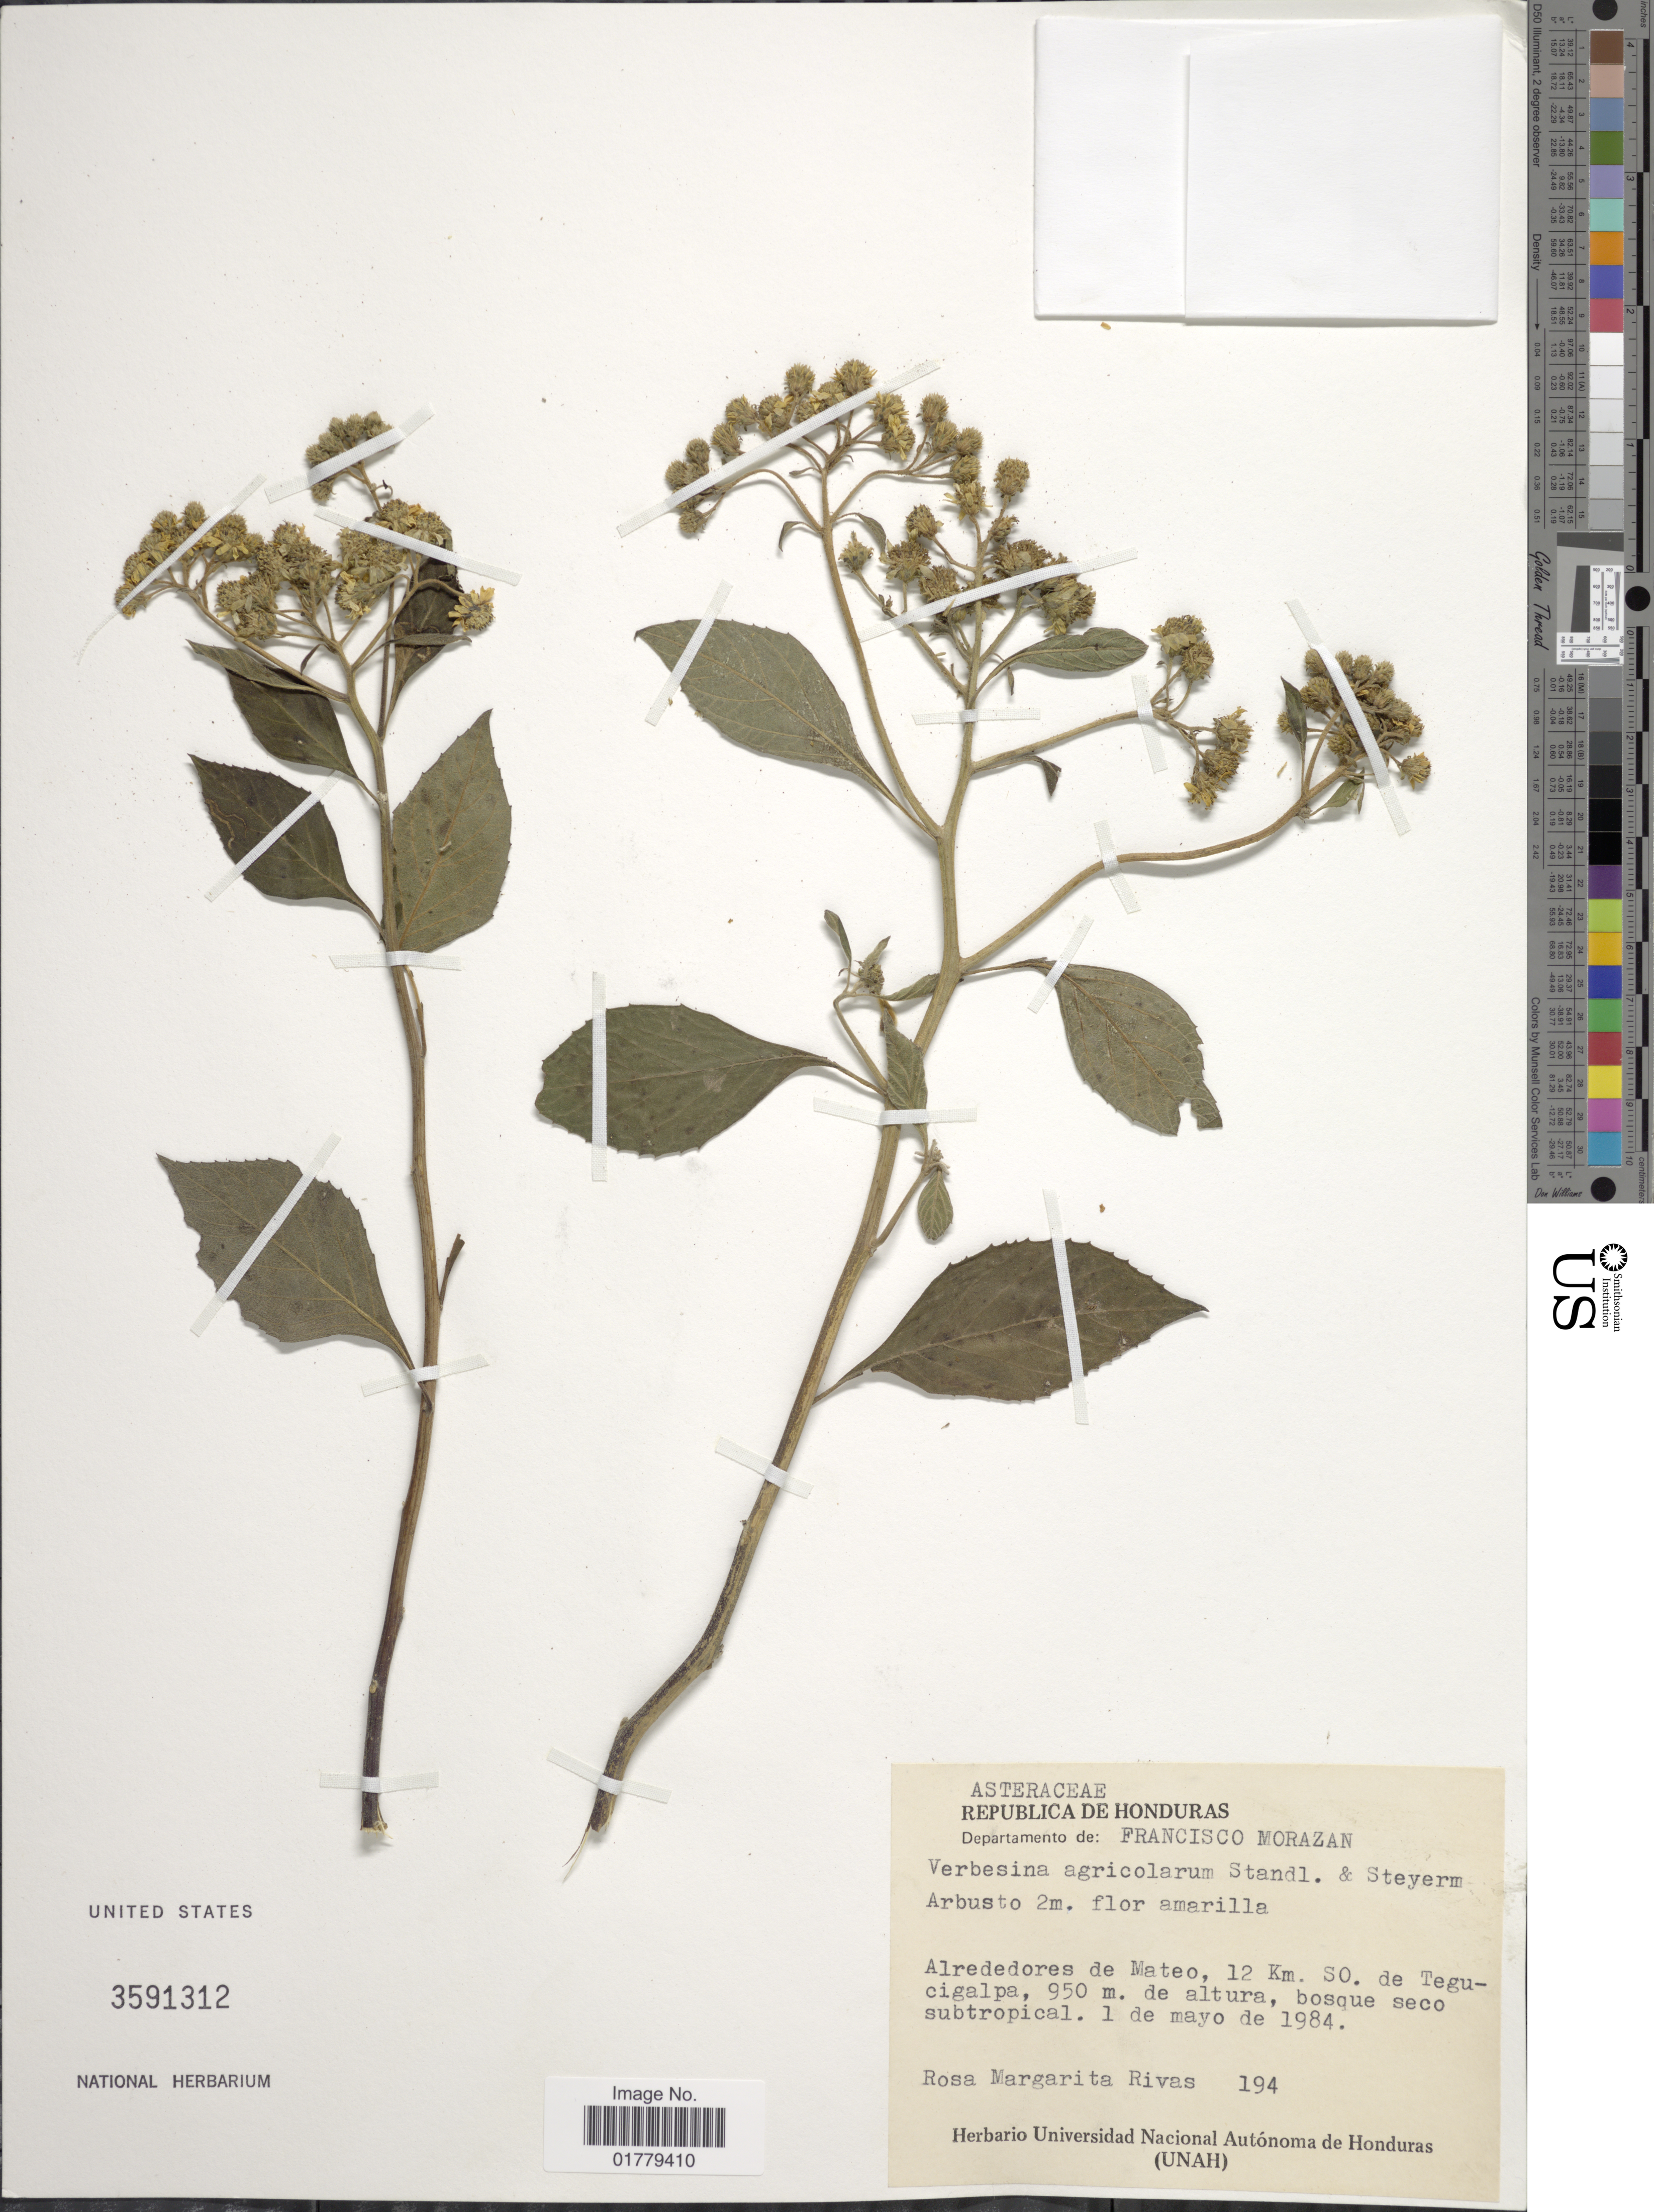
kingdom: Plantae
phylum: Tracheophyta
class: Magnoliopsida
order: Asterales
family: Asteraceae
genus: Verbesina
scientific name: Verbesina agricolarum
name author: Standl. & Steyerm.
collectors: R. Rivas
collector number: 194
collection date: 1984-05-01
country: Honduras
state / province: Fco. Morazán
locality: Republica de Honduras. Departamento de: Francisco Morazan. Alrededores de Mateo, 12 Km. SO> de Tegucigalpa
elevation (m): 950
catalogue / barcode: US 3591312